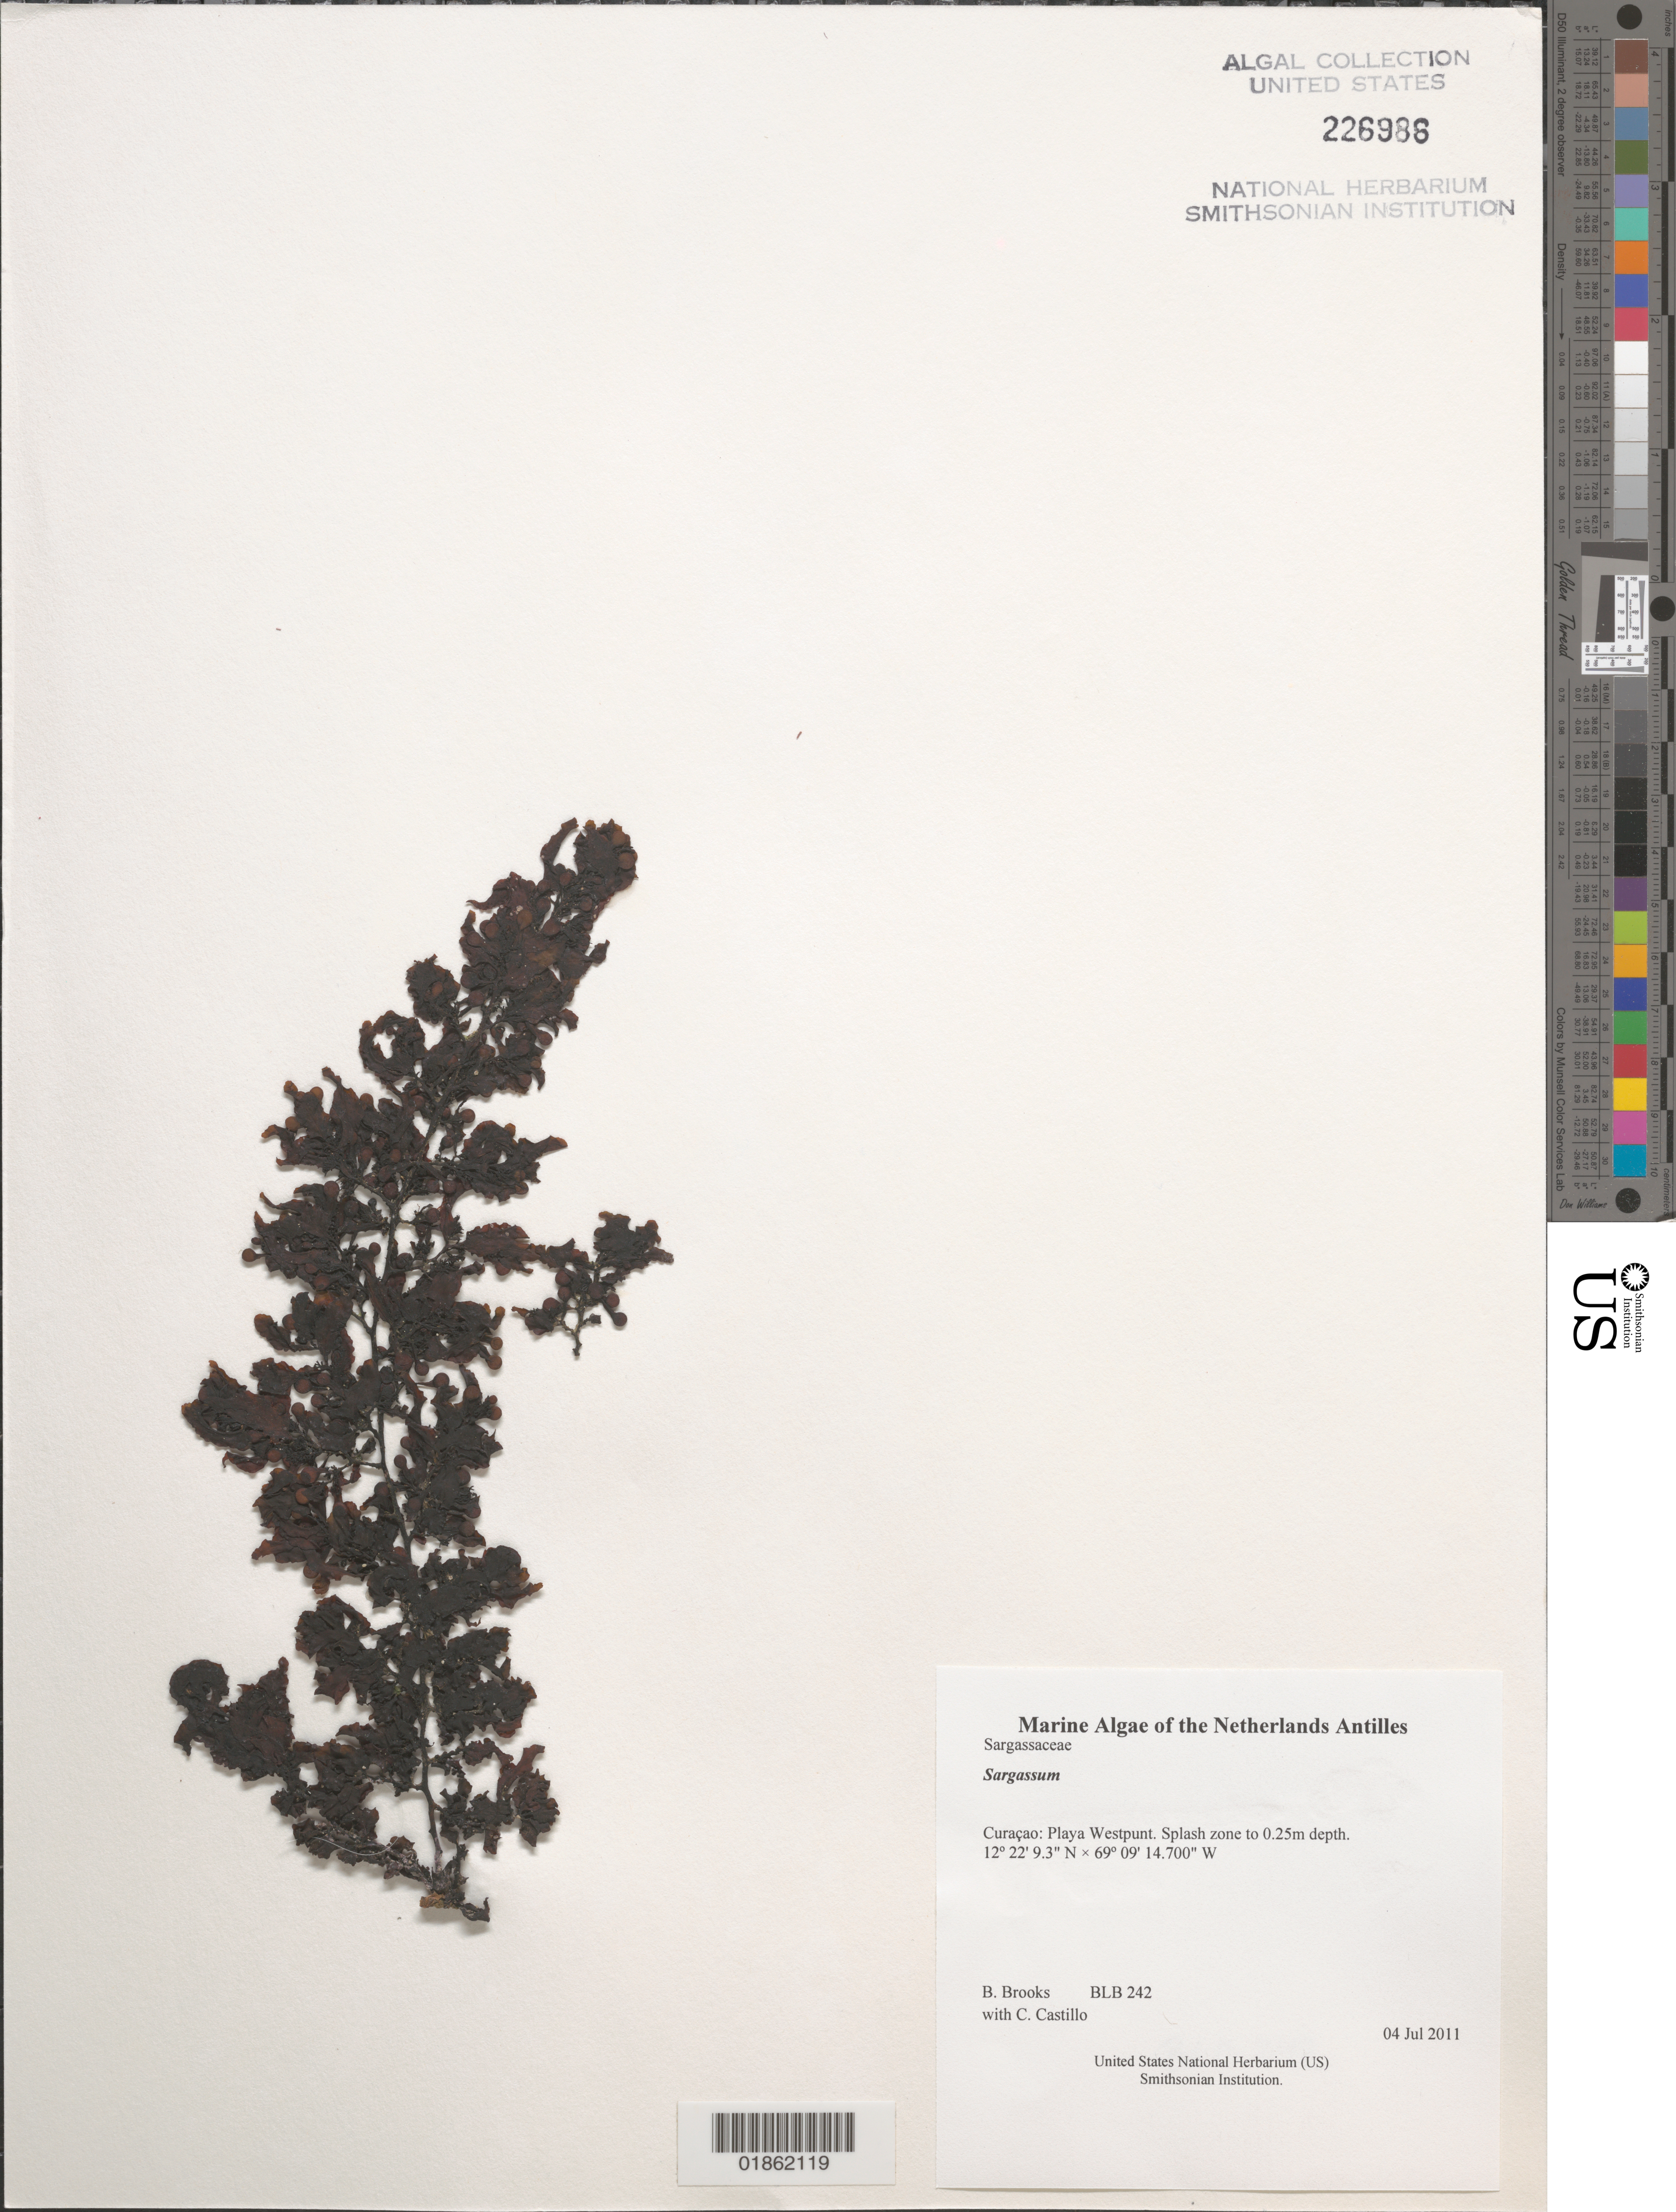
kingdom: Chromista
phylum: Ochrophyta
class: Phaeophyceae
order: Fucales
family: Sargassaceae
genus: Sargassum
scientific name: Sargassum sp.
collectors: B. Brooks & C. Castillo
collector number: BLB 242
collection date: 2011-07-04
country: Curaçao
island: Curaçao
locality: Playa Westpunt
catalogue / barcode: US 226986